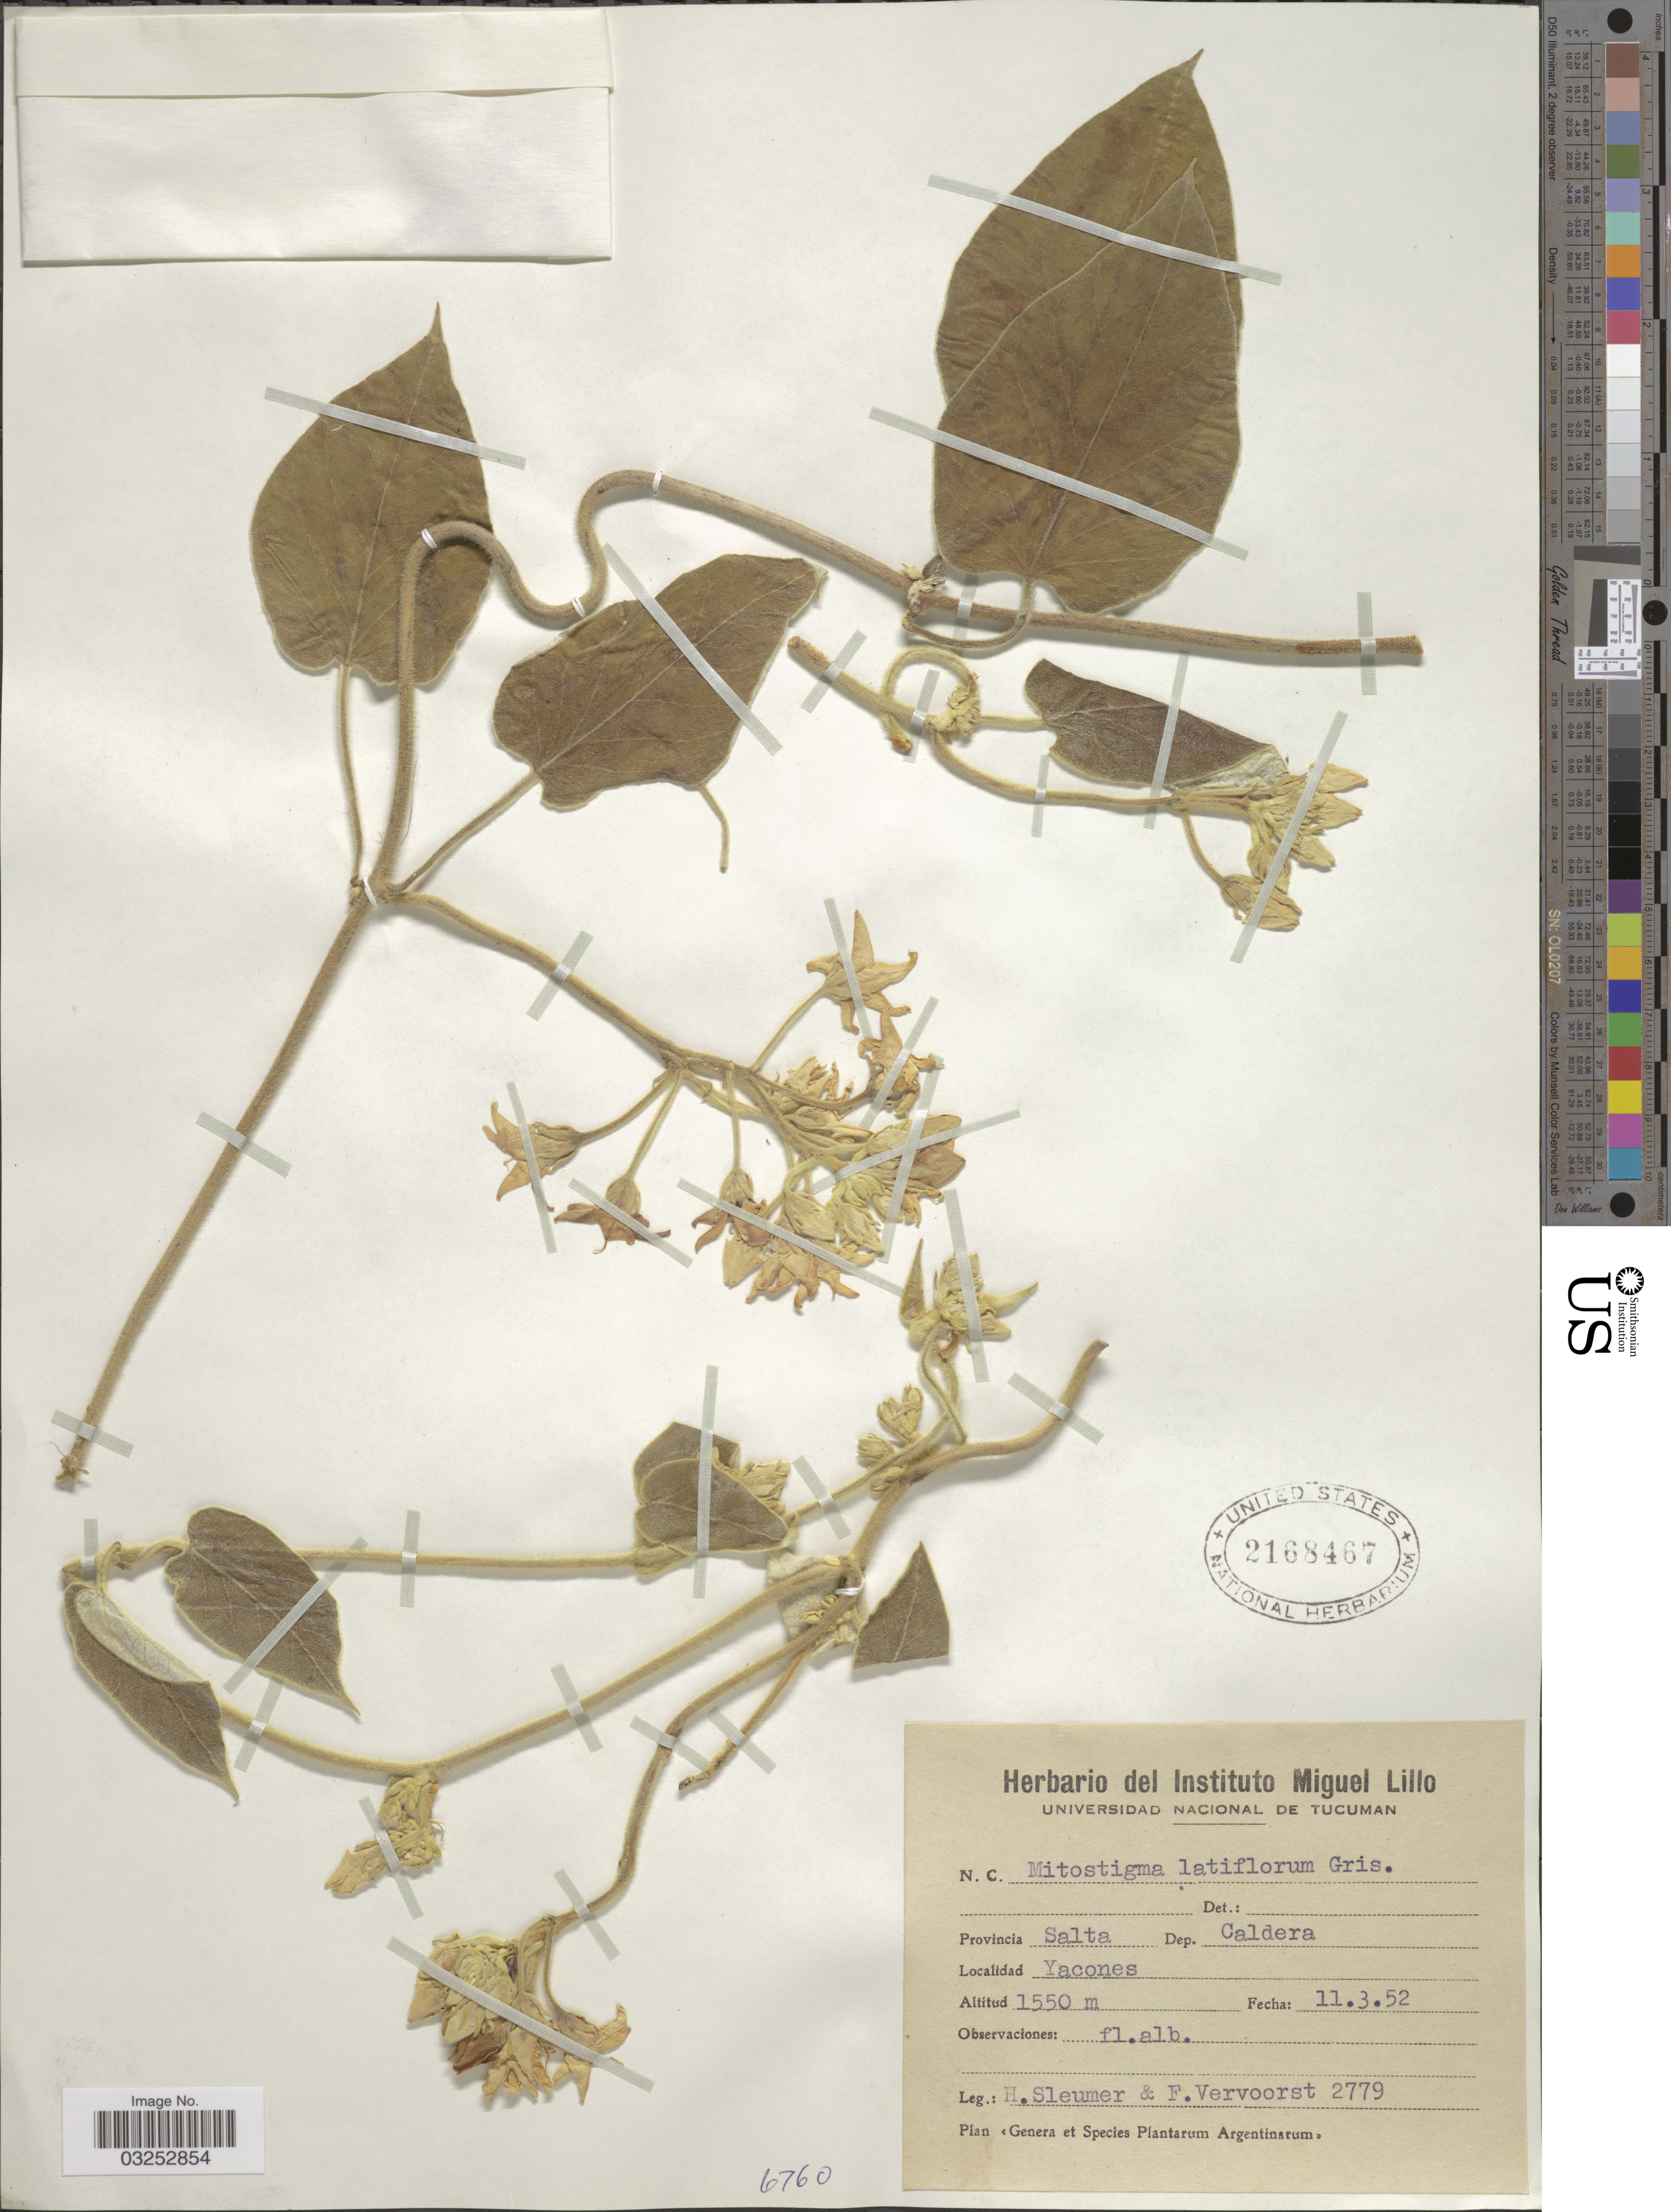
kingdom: Plantae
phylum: Tracheophyta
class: Magnoliopsida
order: Gentianales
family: Apocynaceae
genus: Mitostigma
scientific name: Mitostigma latiflorum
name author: Griseb.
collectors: H. O. Sleumer & F. Vervoorst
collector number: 2779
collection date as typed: Transcribed d/m/y: 11/3/52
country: Argentina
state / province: Salta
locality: Dep. Caldera, Yacones.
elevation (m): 1550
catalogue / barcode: US 2168467